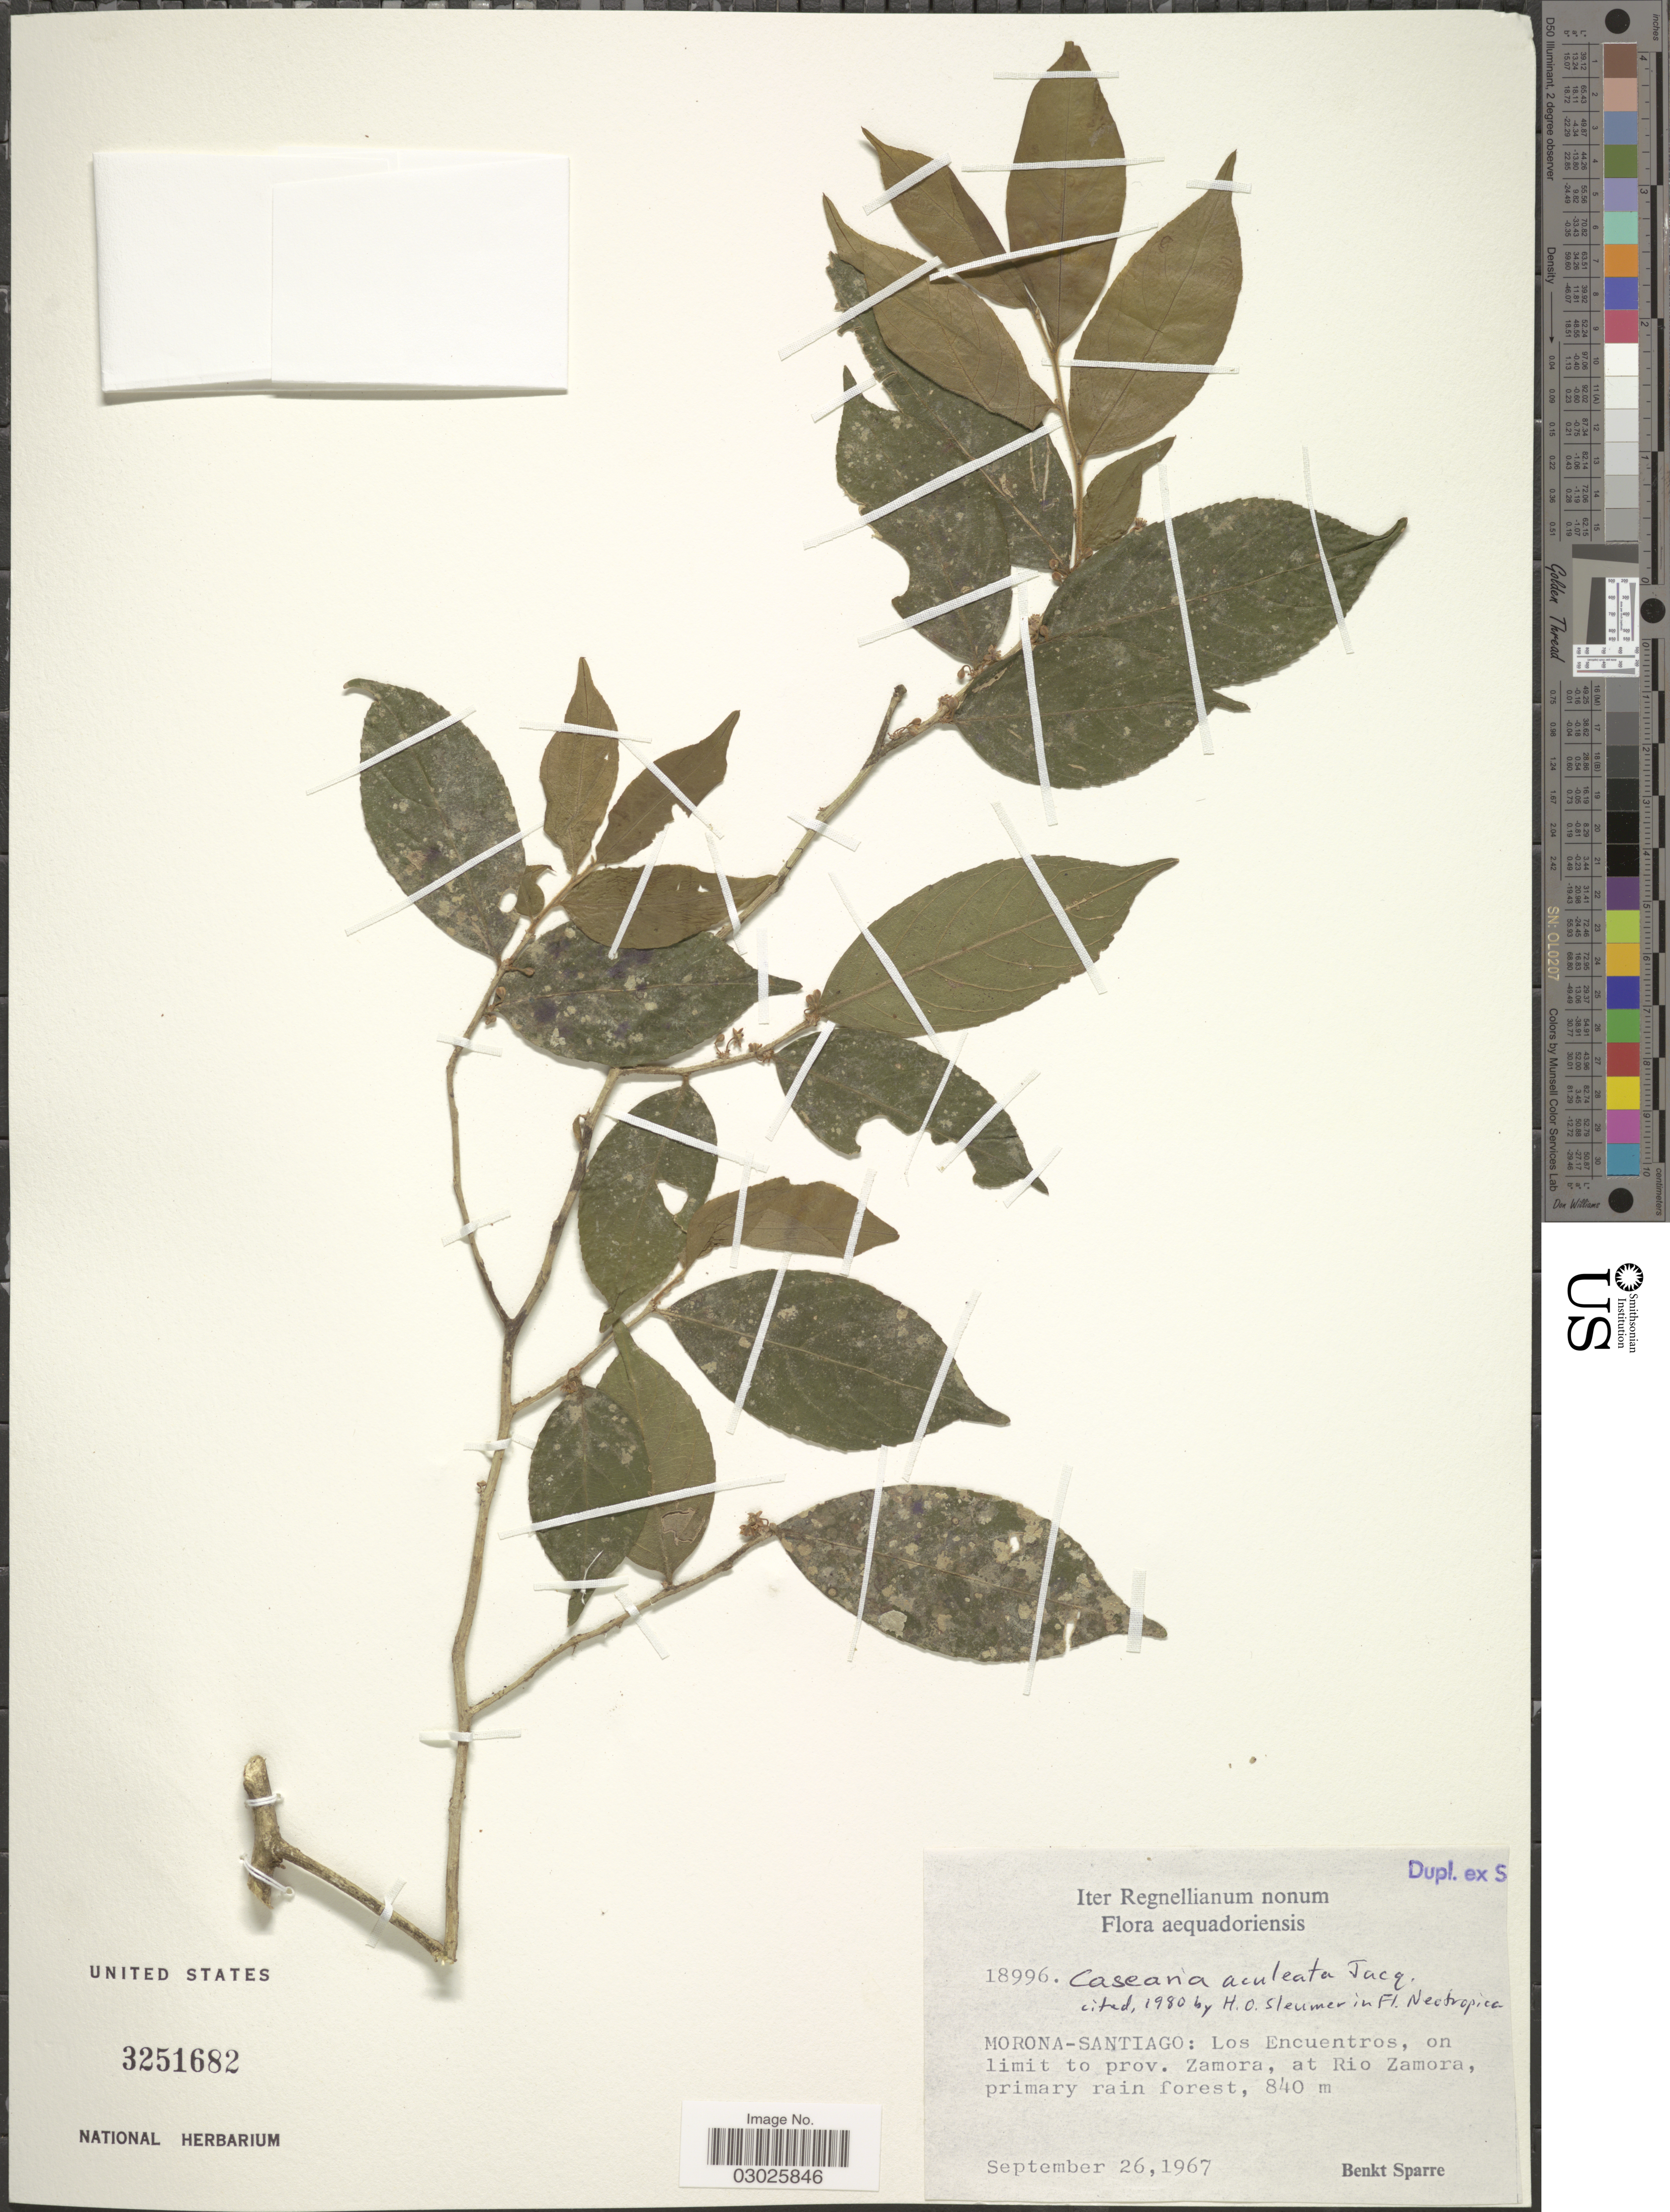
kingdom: Plantae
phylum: Tracheophyta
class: Magnoliopsida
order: Malpighiales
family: Salicaceae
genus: Casearia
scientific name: Casearia aculeata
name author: Jacq.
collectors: B. Sparre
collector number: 18996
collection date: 1967-09-26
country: Ecuador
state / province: Morona-Santiago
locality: Los Encuentros, on limit to prov. Zamora, at Rio Zamora.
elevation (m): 840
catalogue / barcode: US 3251682